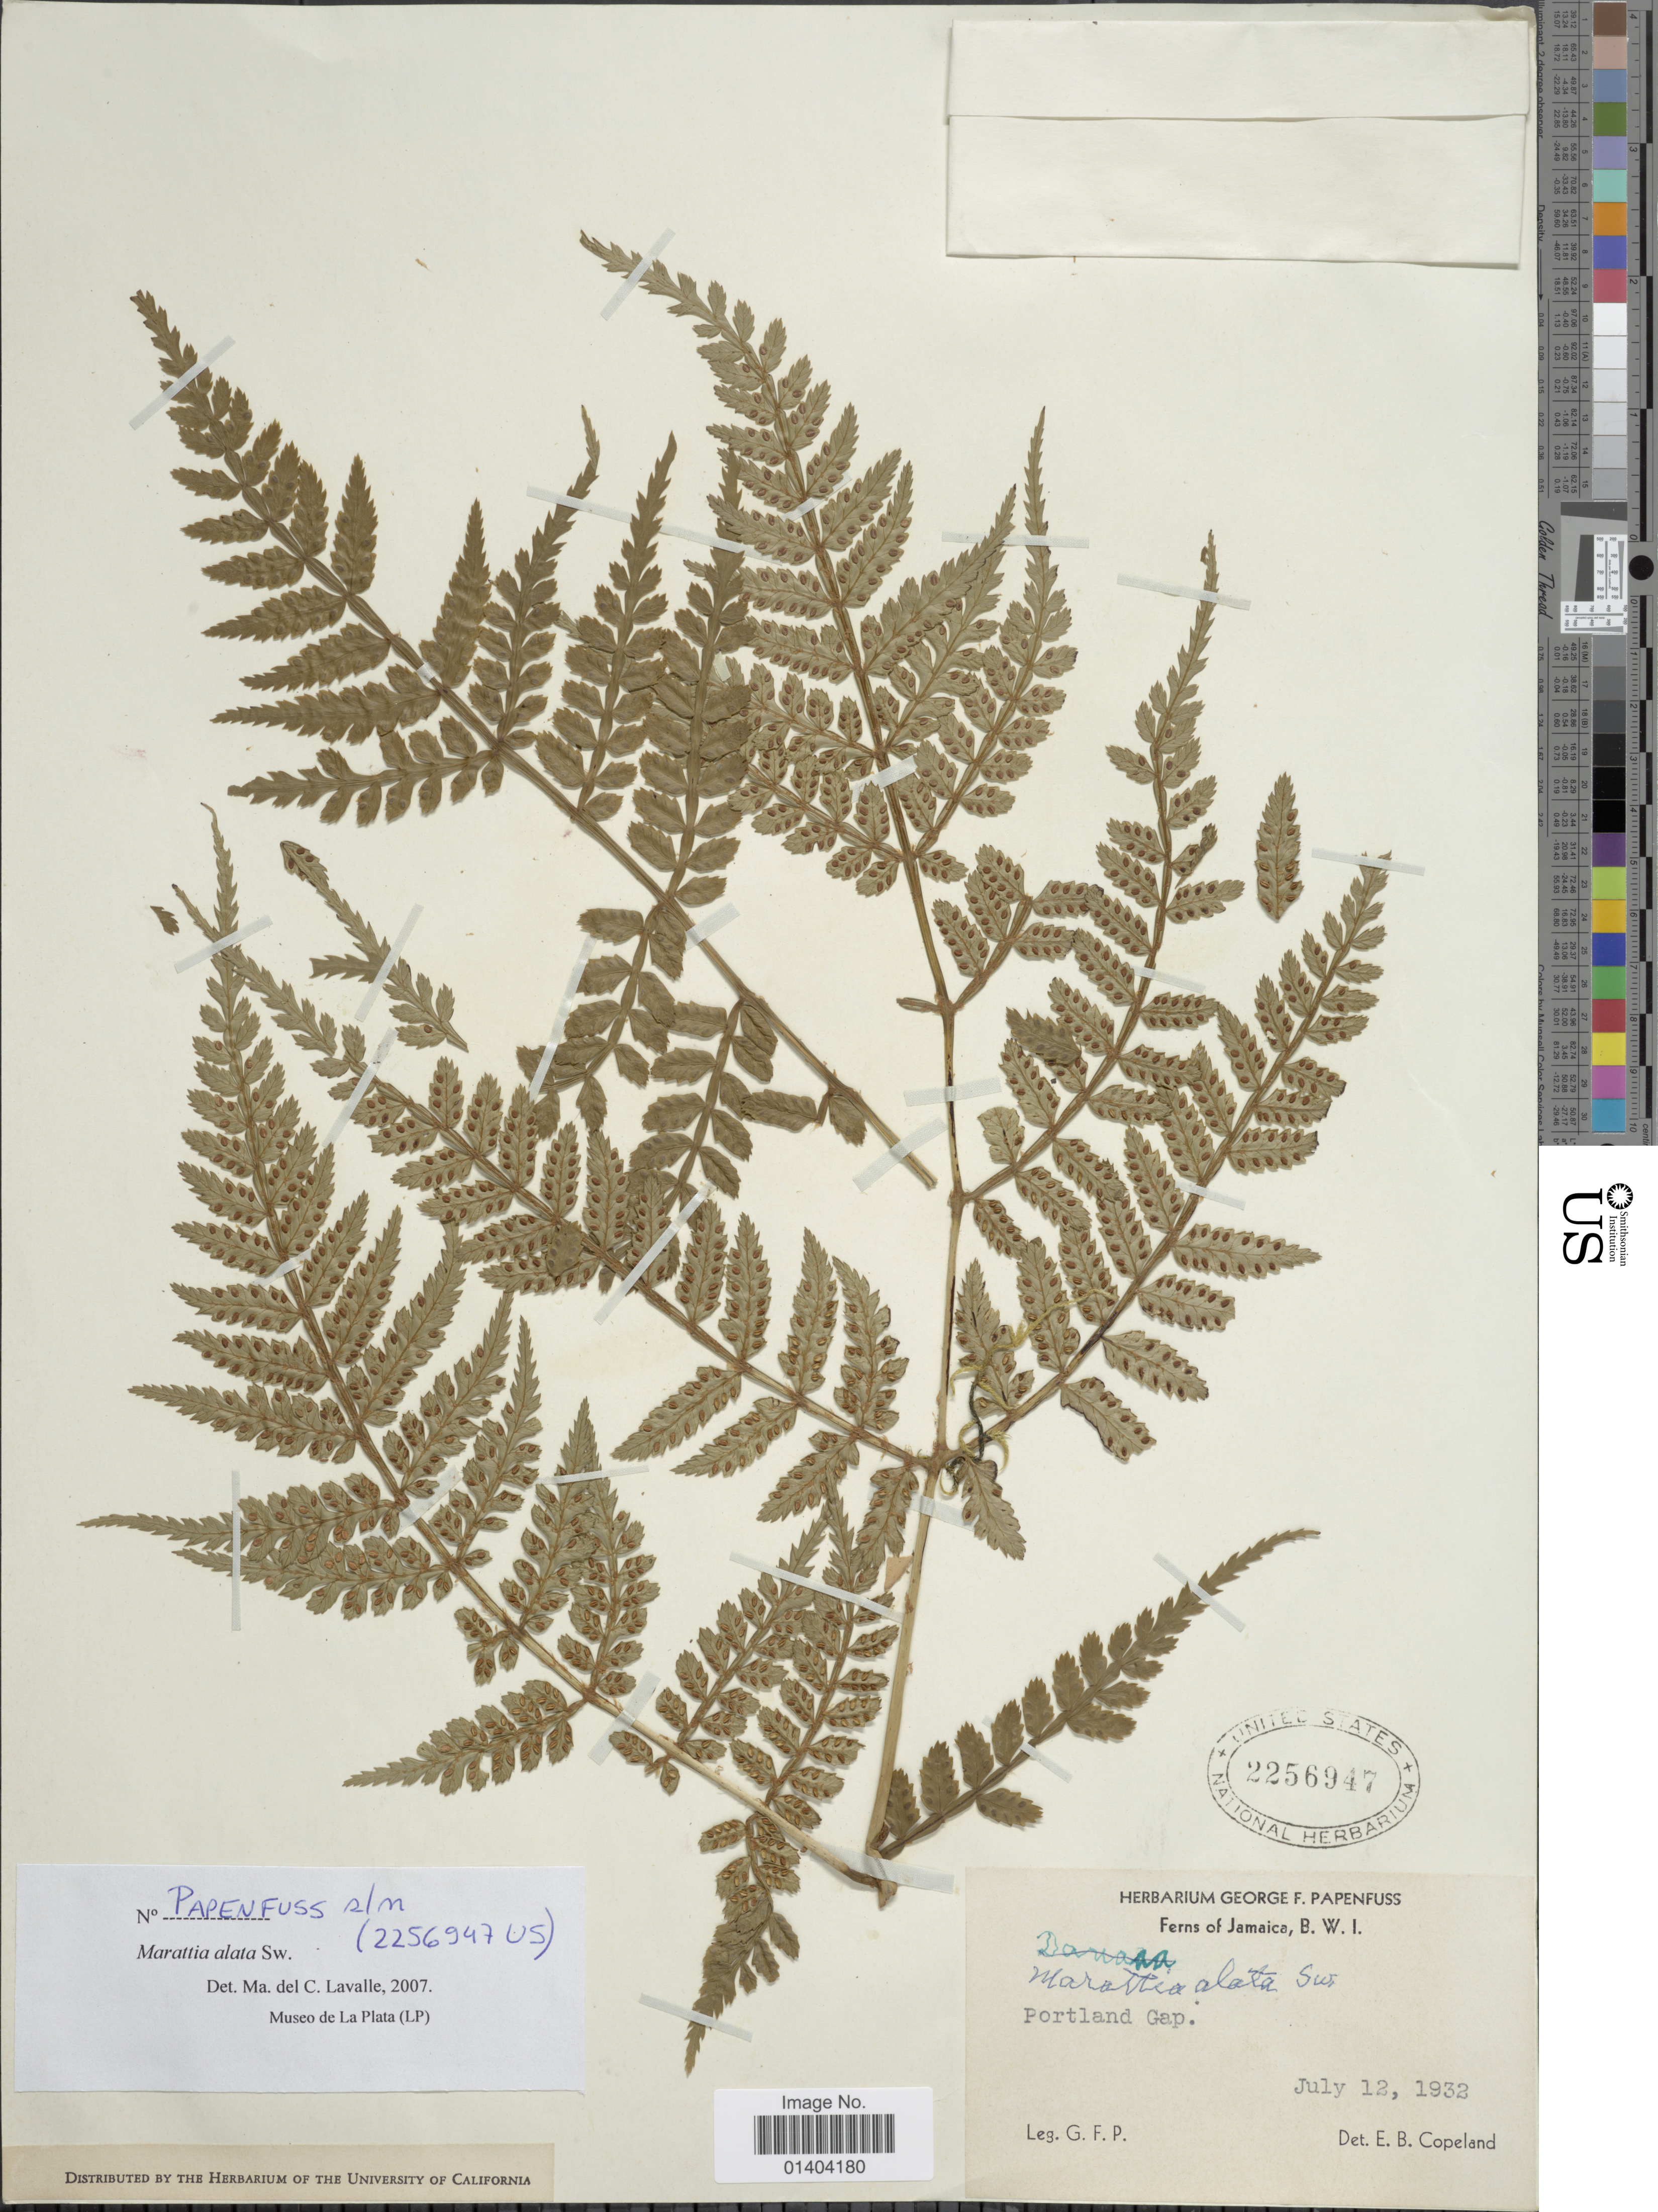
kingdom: Plantae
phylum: Tracheophyta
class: Polypodiopsida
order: Marattiales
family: Marattiaceae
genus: Marattia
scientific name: Marattia alata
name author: Sw.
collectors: G. Papenfuss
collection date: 1932-07-12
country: Jamaica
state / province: Portland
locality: Portland Gap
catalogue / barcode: US 2256947